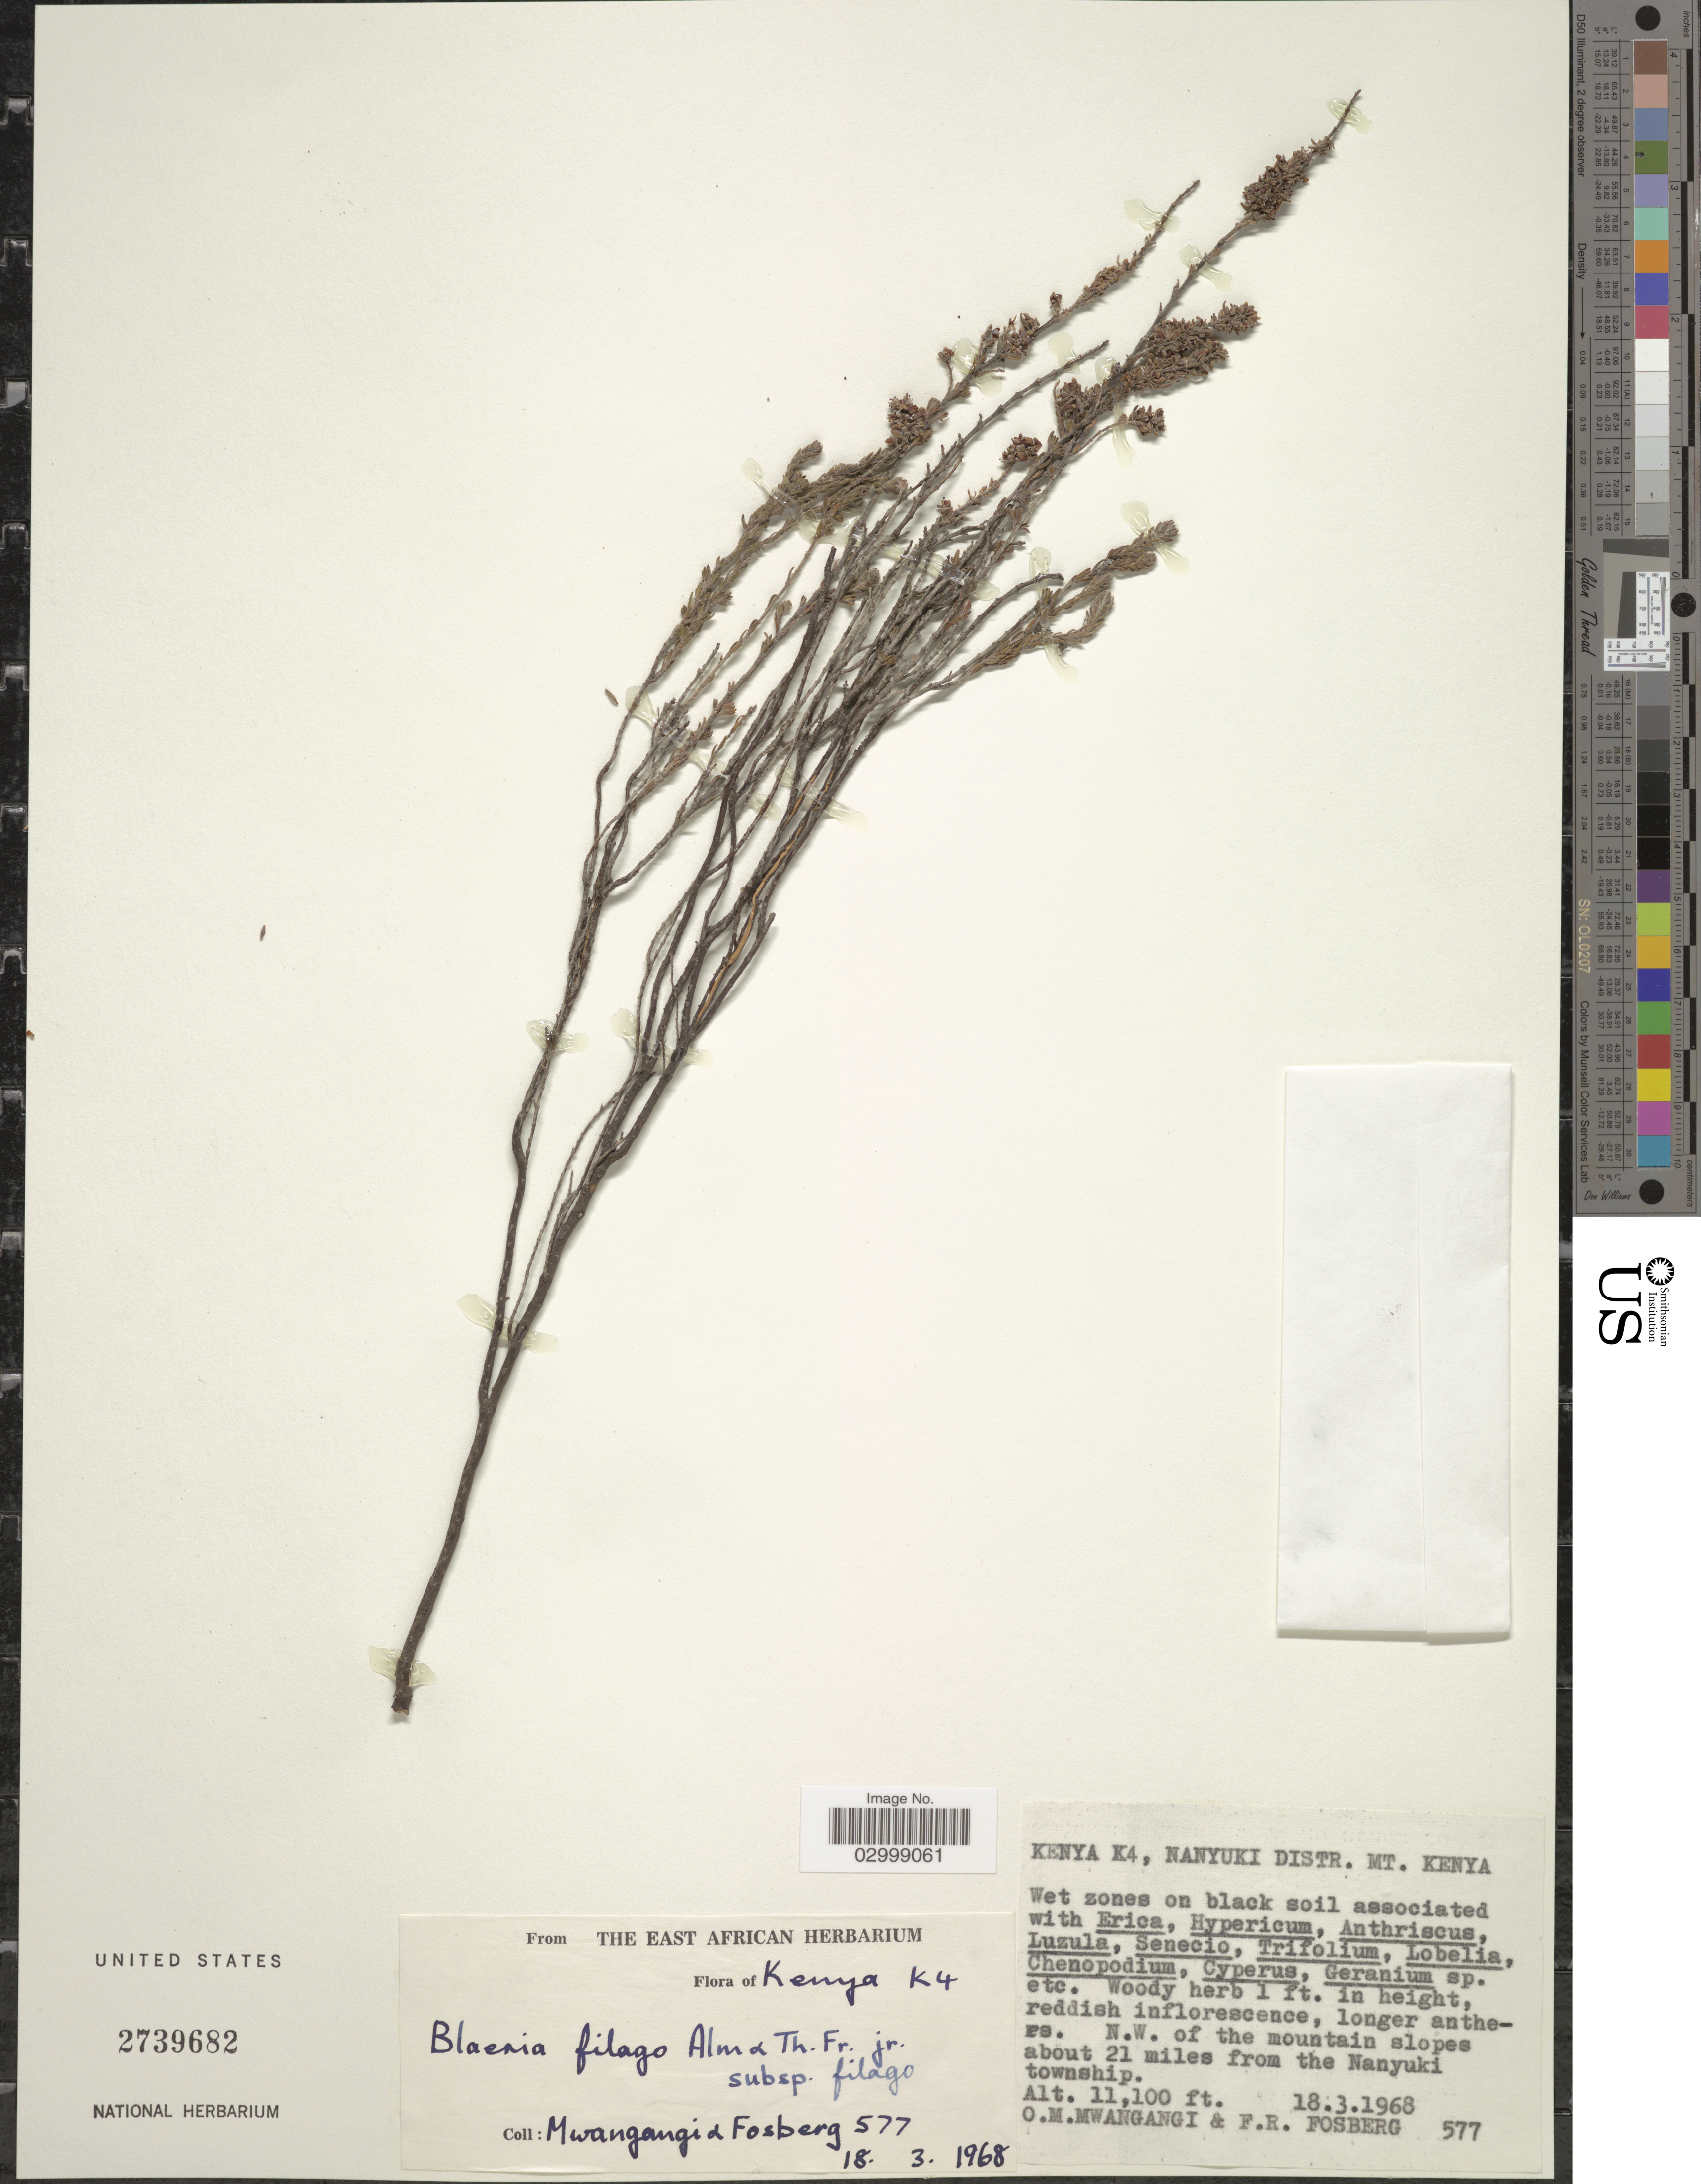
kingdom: Plantae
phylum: Tracheophyta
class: Magnoliopsida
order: Ericales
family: Ericaceae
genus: Blaeria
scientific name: Blaeria filago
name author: Alm & T.C.E. Fr.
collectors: O. M. Mwangangi & F. R. Fosberg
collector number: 577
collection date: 1968-03-18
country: Kenya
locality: Kenya K4, Nanyuki Distr., Mt. Kenya, N.W. of the mountain slopes about 21 miles from the Nanyuki township.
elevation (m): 3383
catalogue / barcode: US 2739682